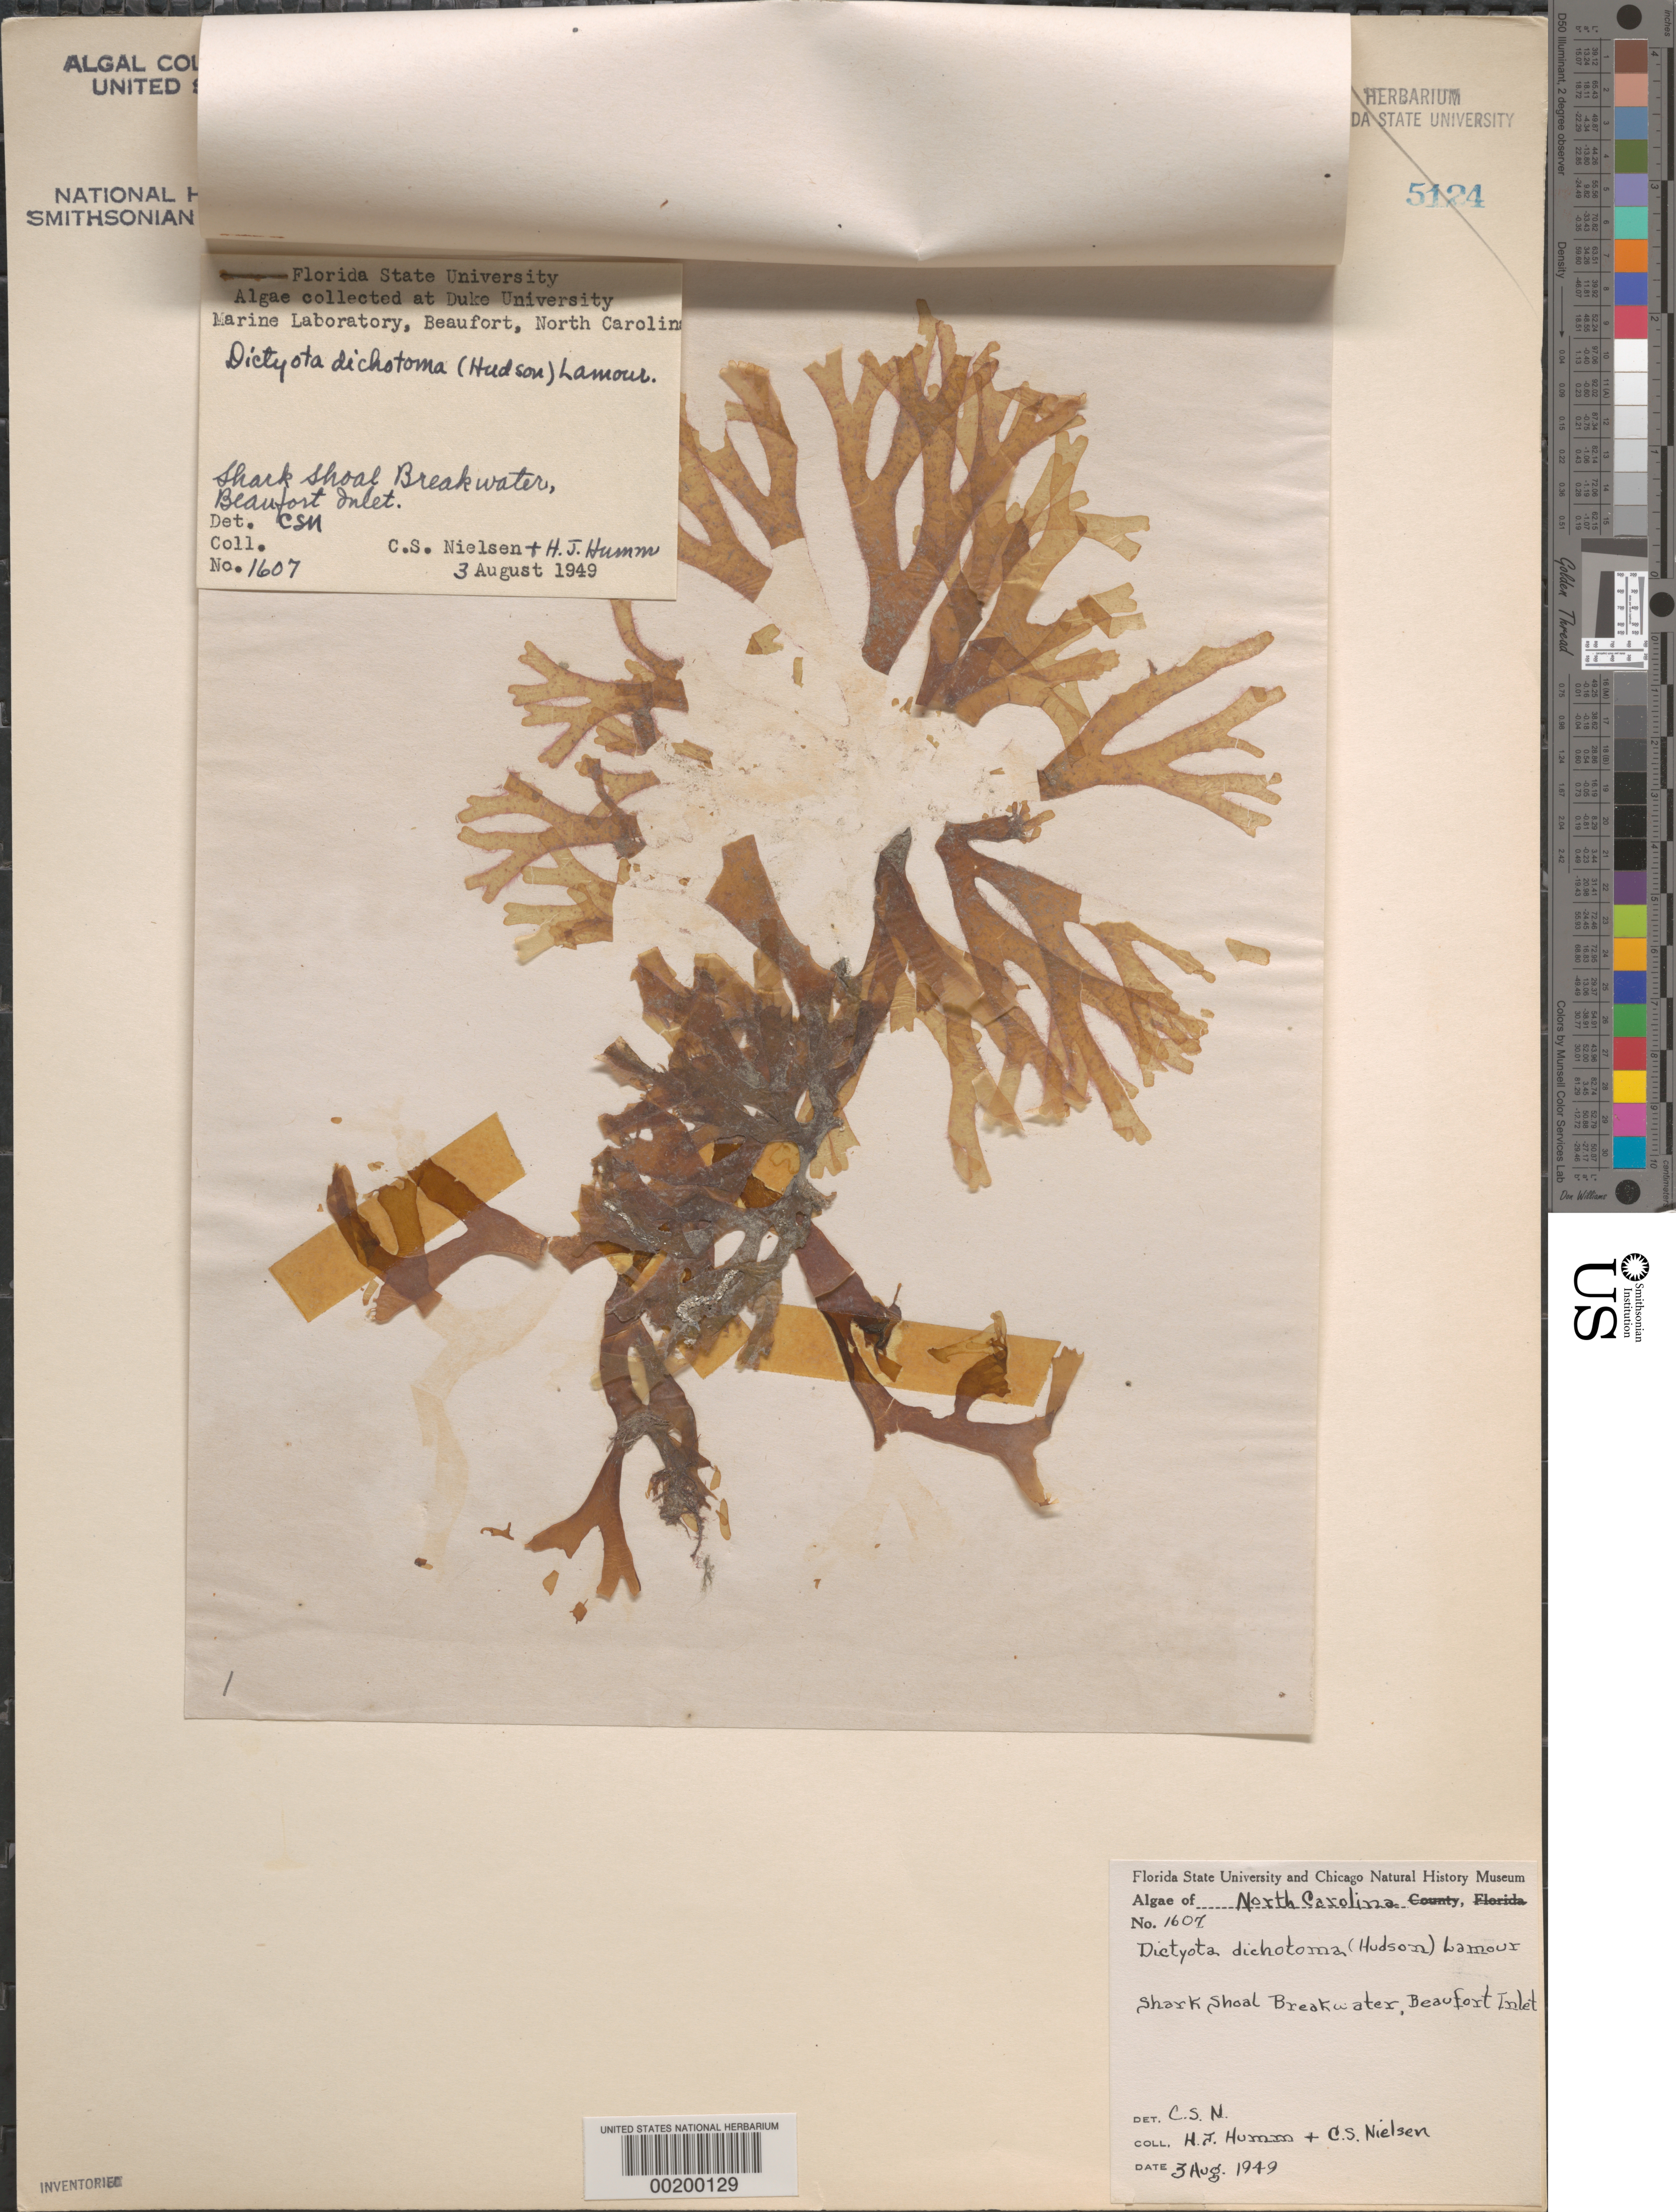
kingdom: Chromista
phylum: Ochrophyta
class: Phaeophyceae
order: Dictyotales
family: Dictyotaceae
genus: Dictyota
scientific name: Dictyota dichotoma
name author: (Huds.) J.V.Lamouroux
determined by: Nielsen, C. S.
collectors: H. J. Humm & C. S. Nielsen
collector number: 1607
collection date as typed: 03 Aug 1949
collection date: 1949-08-03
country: United States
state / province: North Carolina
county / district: Carteret County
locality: Beaufort Inlet, Shark Shoal Breakwater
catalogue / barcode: US 20842